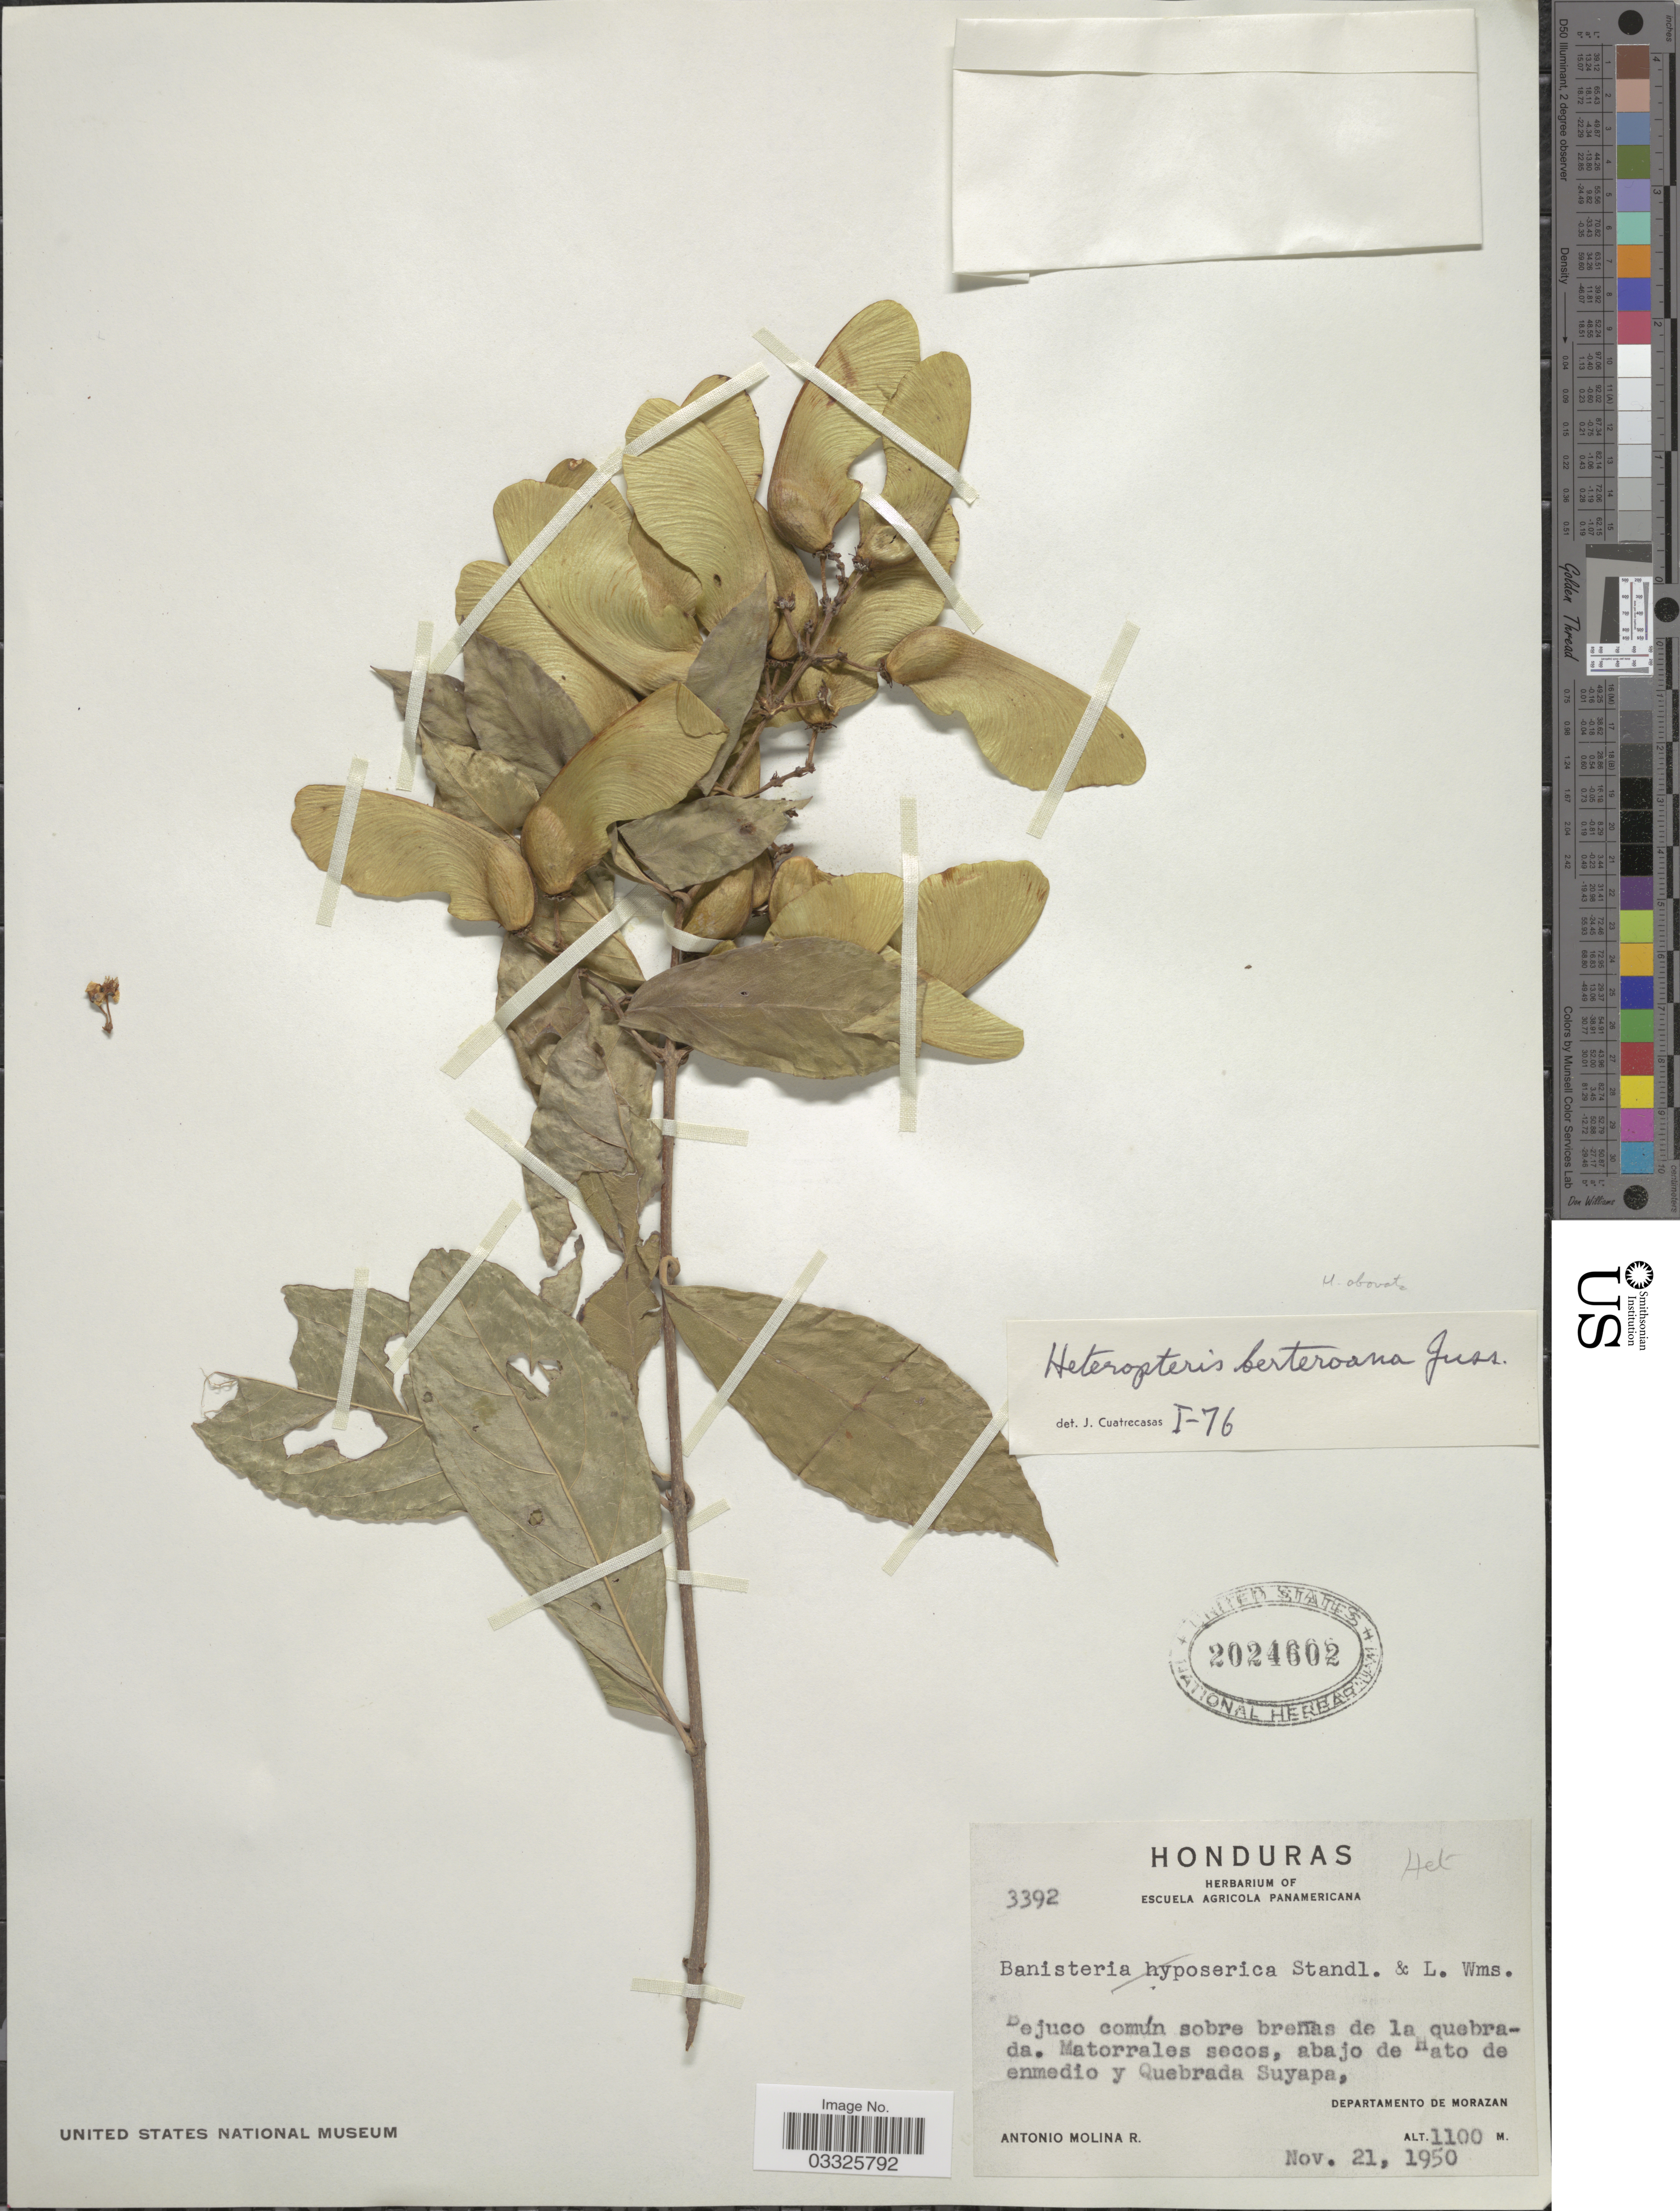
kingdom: Plantae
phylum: Tracheophyta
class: Magnoliopsida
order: Malpighiales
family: Malpighiaceae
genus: Heteropterys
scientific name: Heteropterys obovata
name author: (Small) Cuatrec. & Croat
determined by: Strong, Mark T., (BOT), Smithsonian Institution - National Museum of Natural History (UNITED STATES)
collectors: A. Molina R.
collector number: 3392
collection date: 1950-11-21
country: Honduras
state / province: Fco. Morazán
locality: Bejuco común sobre breñas de la quebrada. Matorrales secos, abajo de Hato de enmedio y Quebrada Suyapa, Departamento de Morazan.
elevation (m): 1100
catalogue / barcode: US 2024602